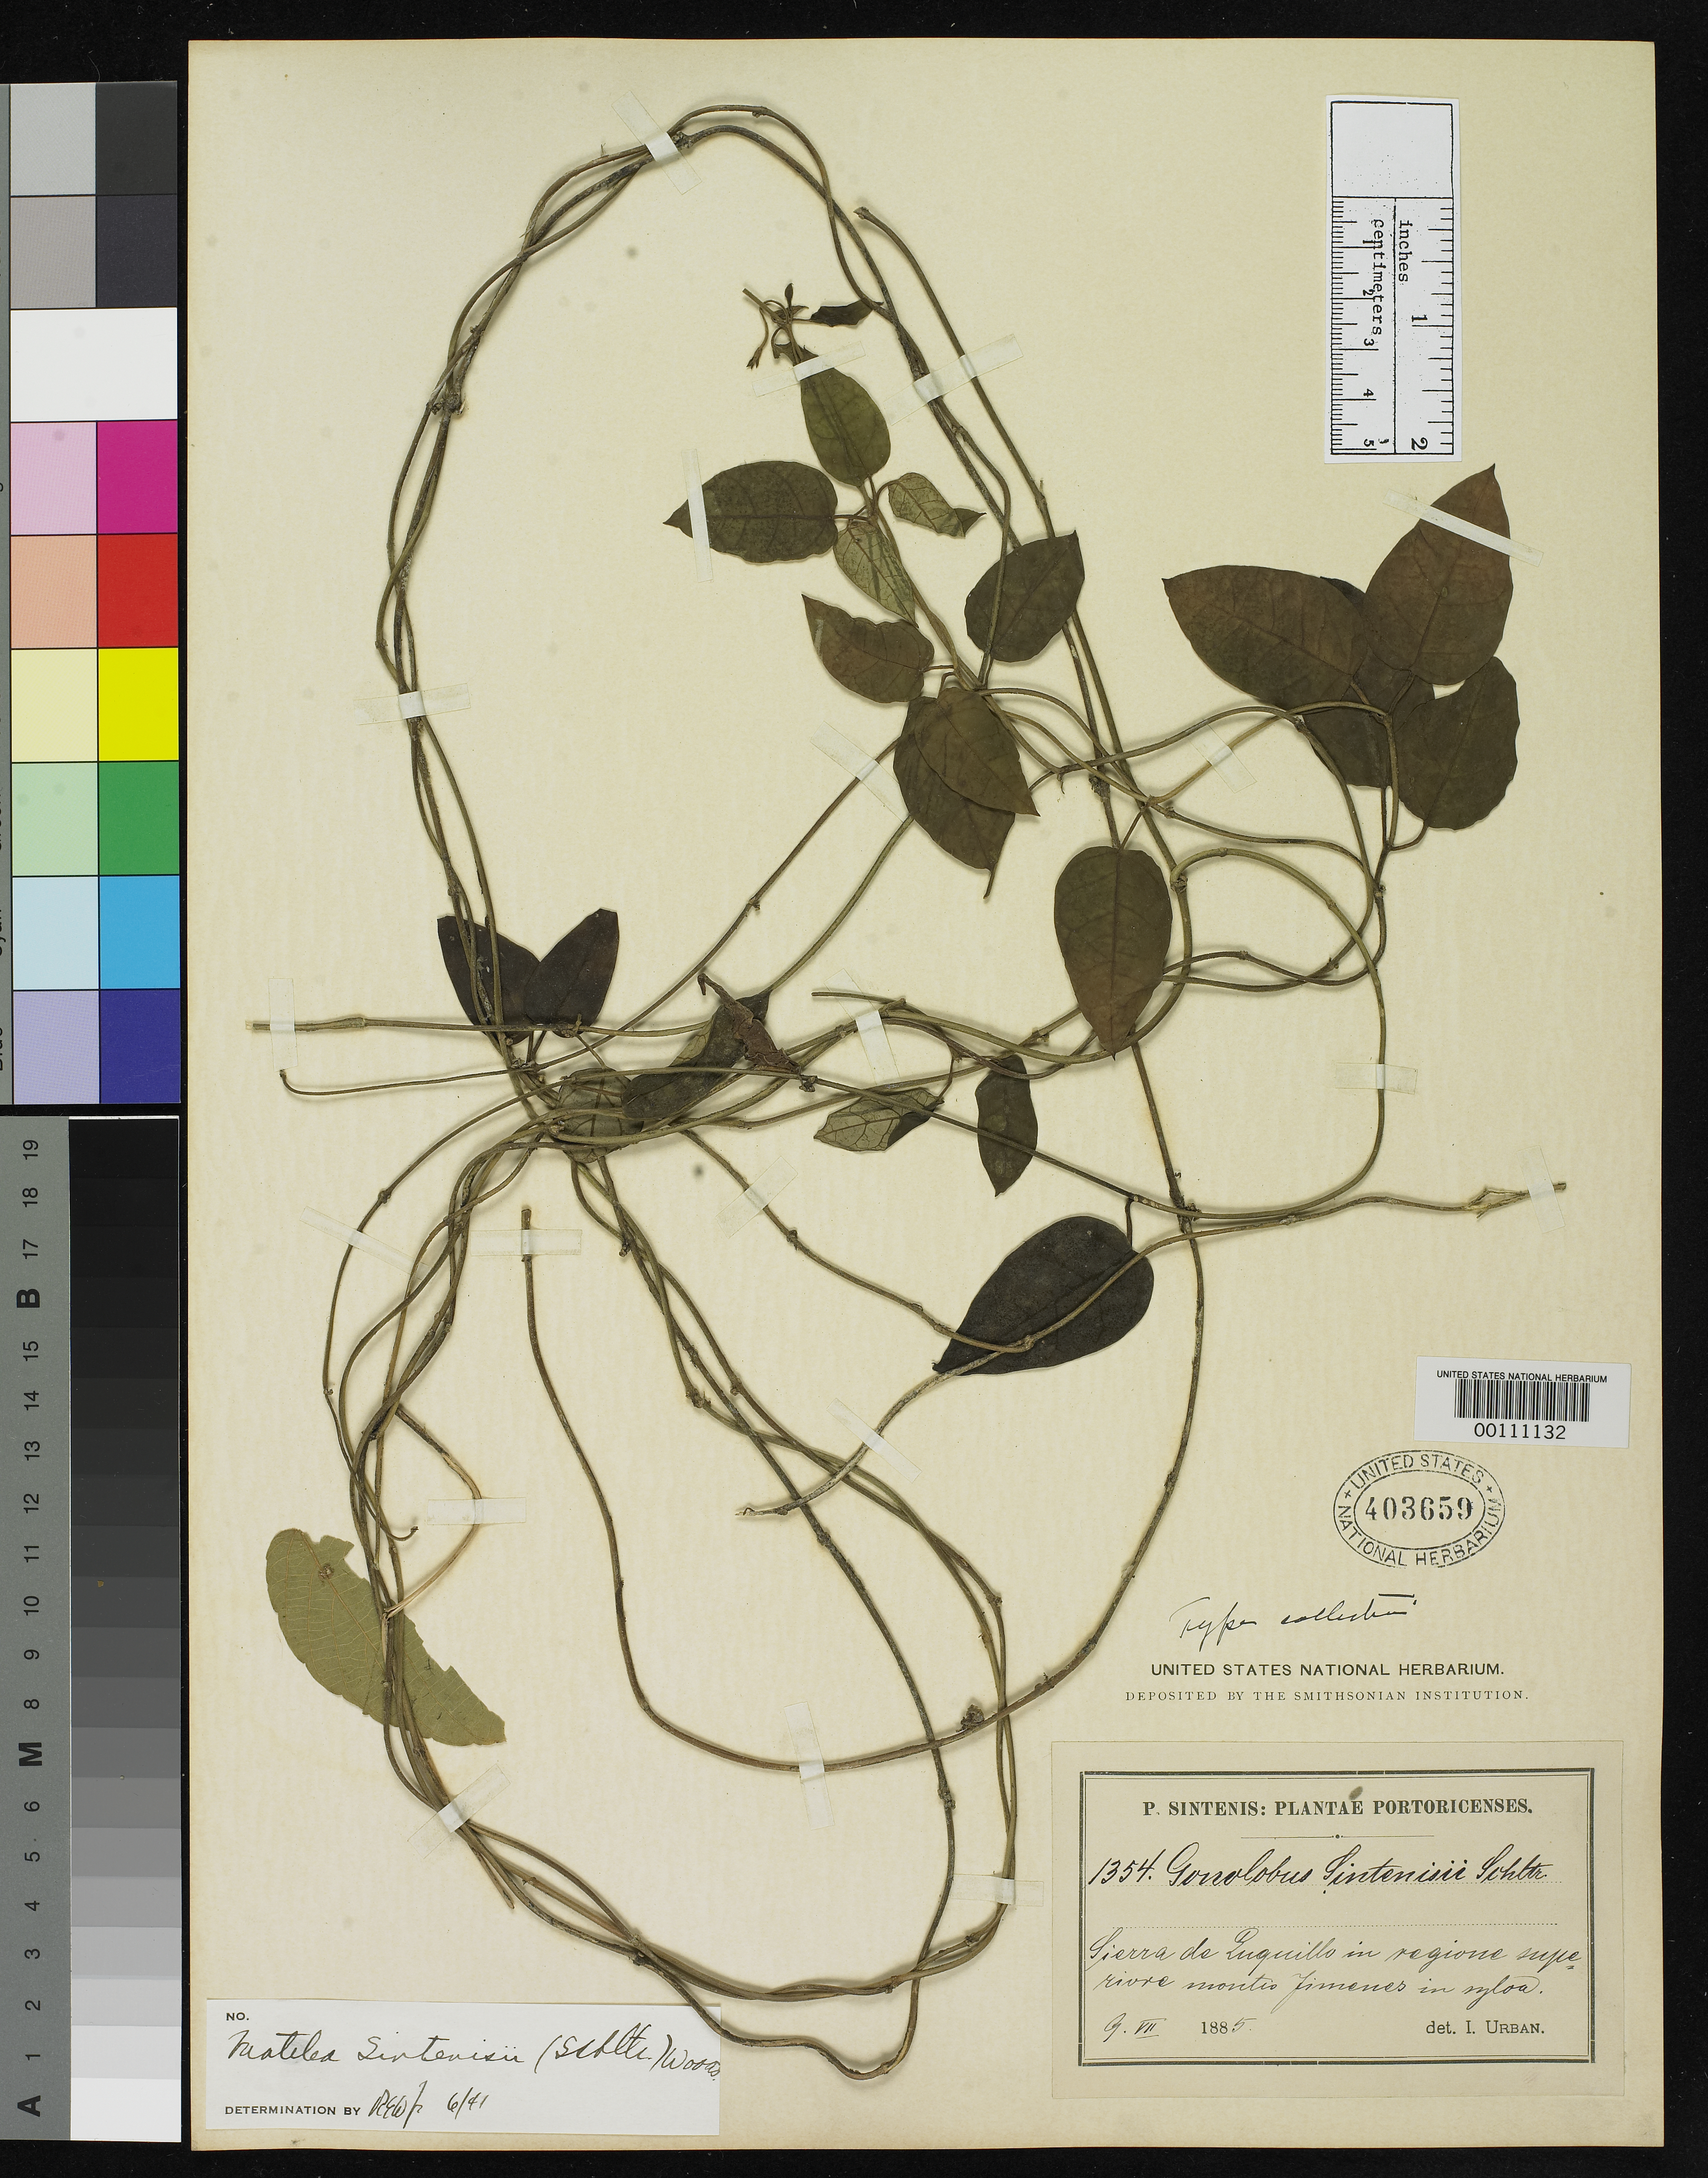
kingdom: Plantae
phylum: Tracheophyta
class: Magnoliopsida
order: Gentianales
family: Apocynaceae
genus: Gonolobus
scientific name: Gonolobus sintenisii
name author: Schltr.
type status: Syntype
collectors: P. Sintenis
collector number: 1354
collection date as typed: Jul 1885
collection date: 1885-07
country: Puerto Rico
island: Greater Antilles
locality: Sierra de Luquillo, Jimenes Mts.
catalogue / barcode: US 403659